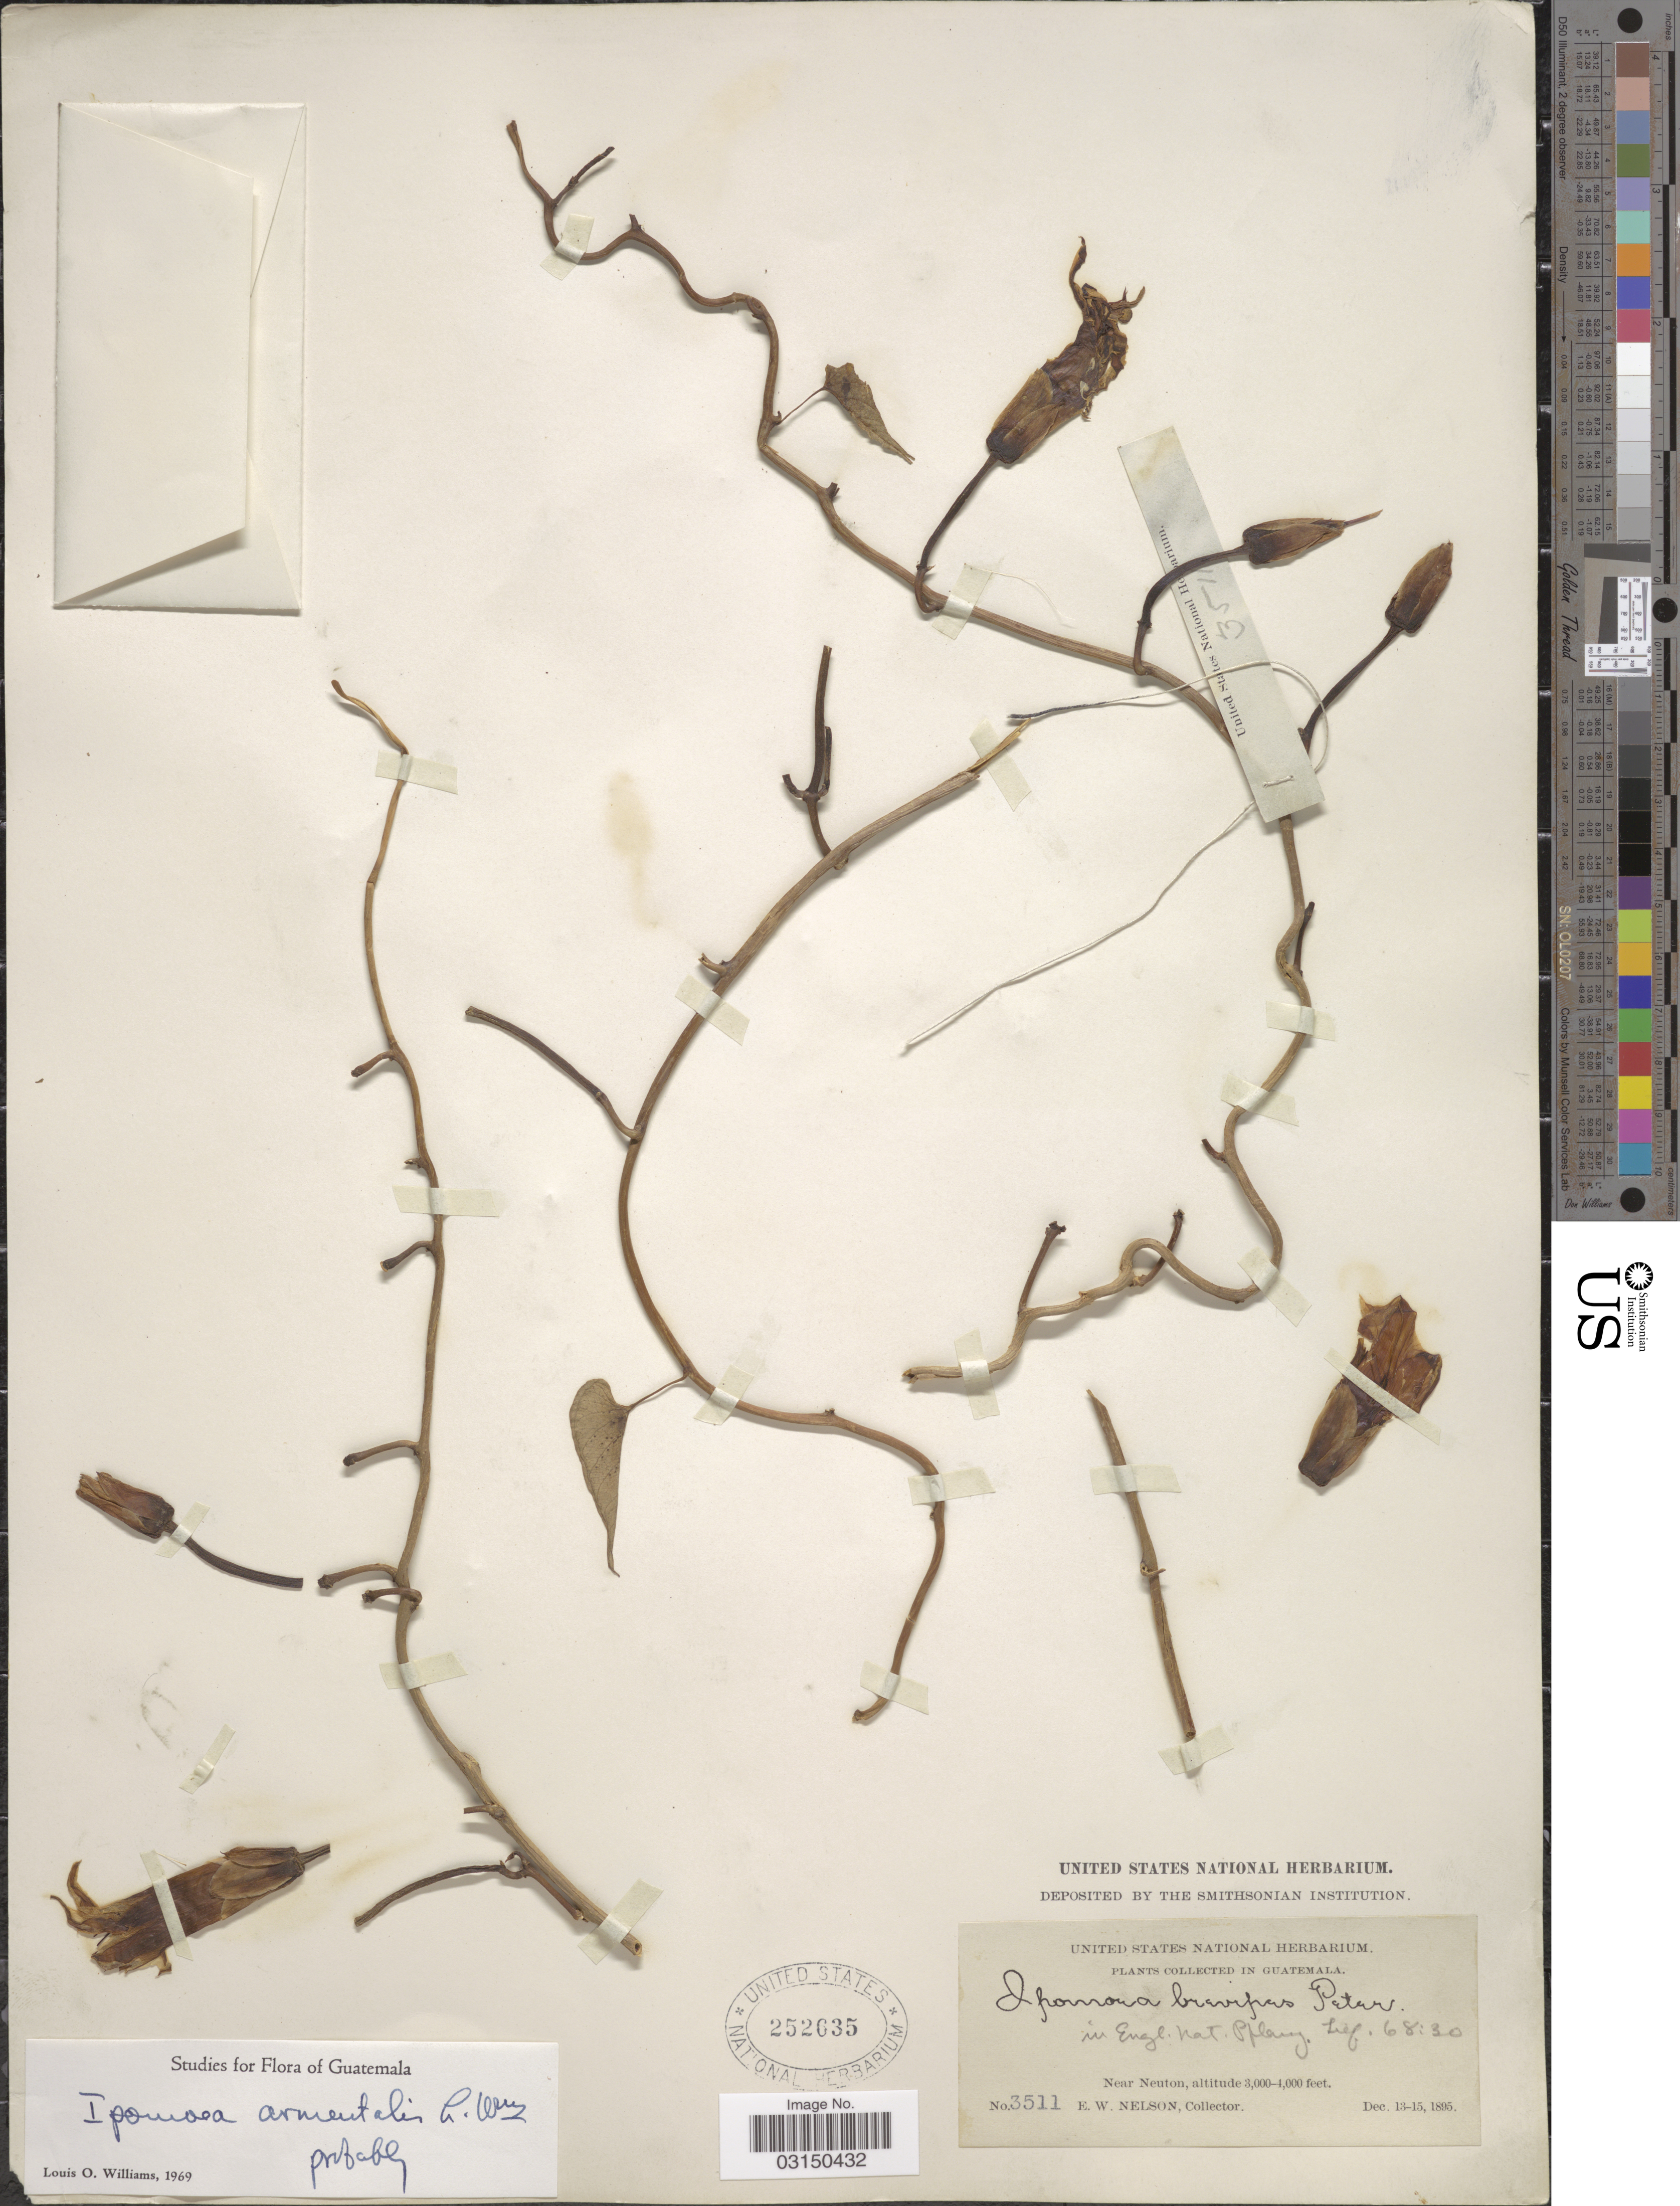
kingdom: Plantae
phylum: Tracheophyta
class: Magnoliopsida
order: Solanales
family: Convolvulaceae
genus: Ipomoea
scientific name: Ipomoea lindenii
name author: Galeotti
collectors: E. W. Nelson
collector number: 3511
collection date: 1895-12-13/1895-12-15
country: Guatemala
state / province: Guatemala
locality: Near Neuton.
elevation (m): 914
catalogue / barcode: US 252635